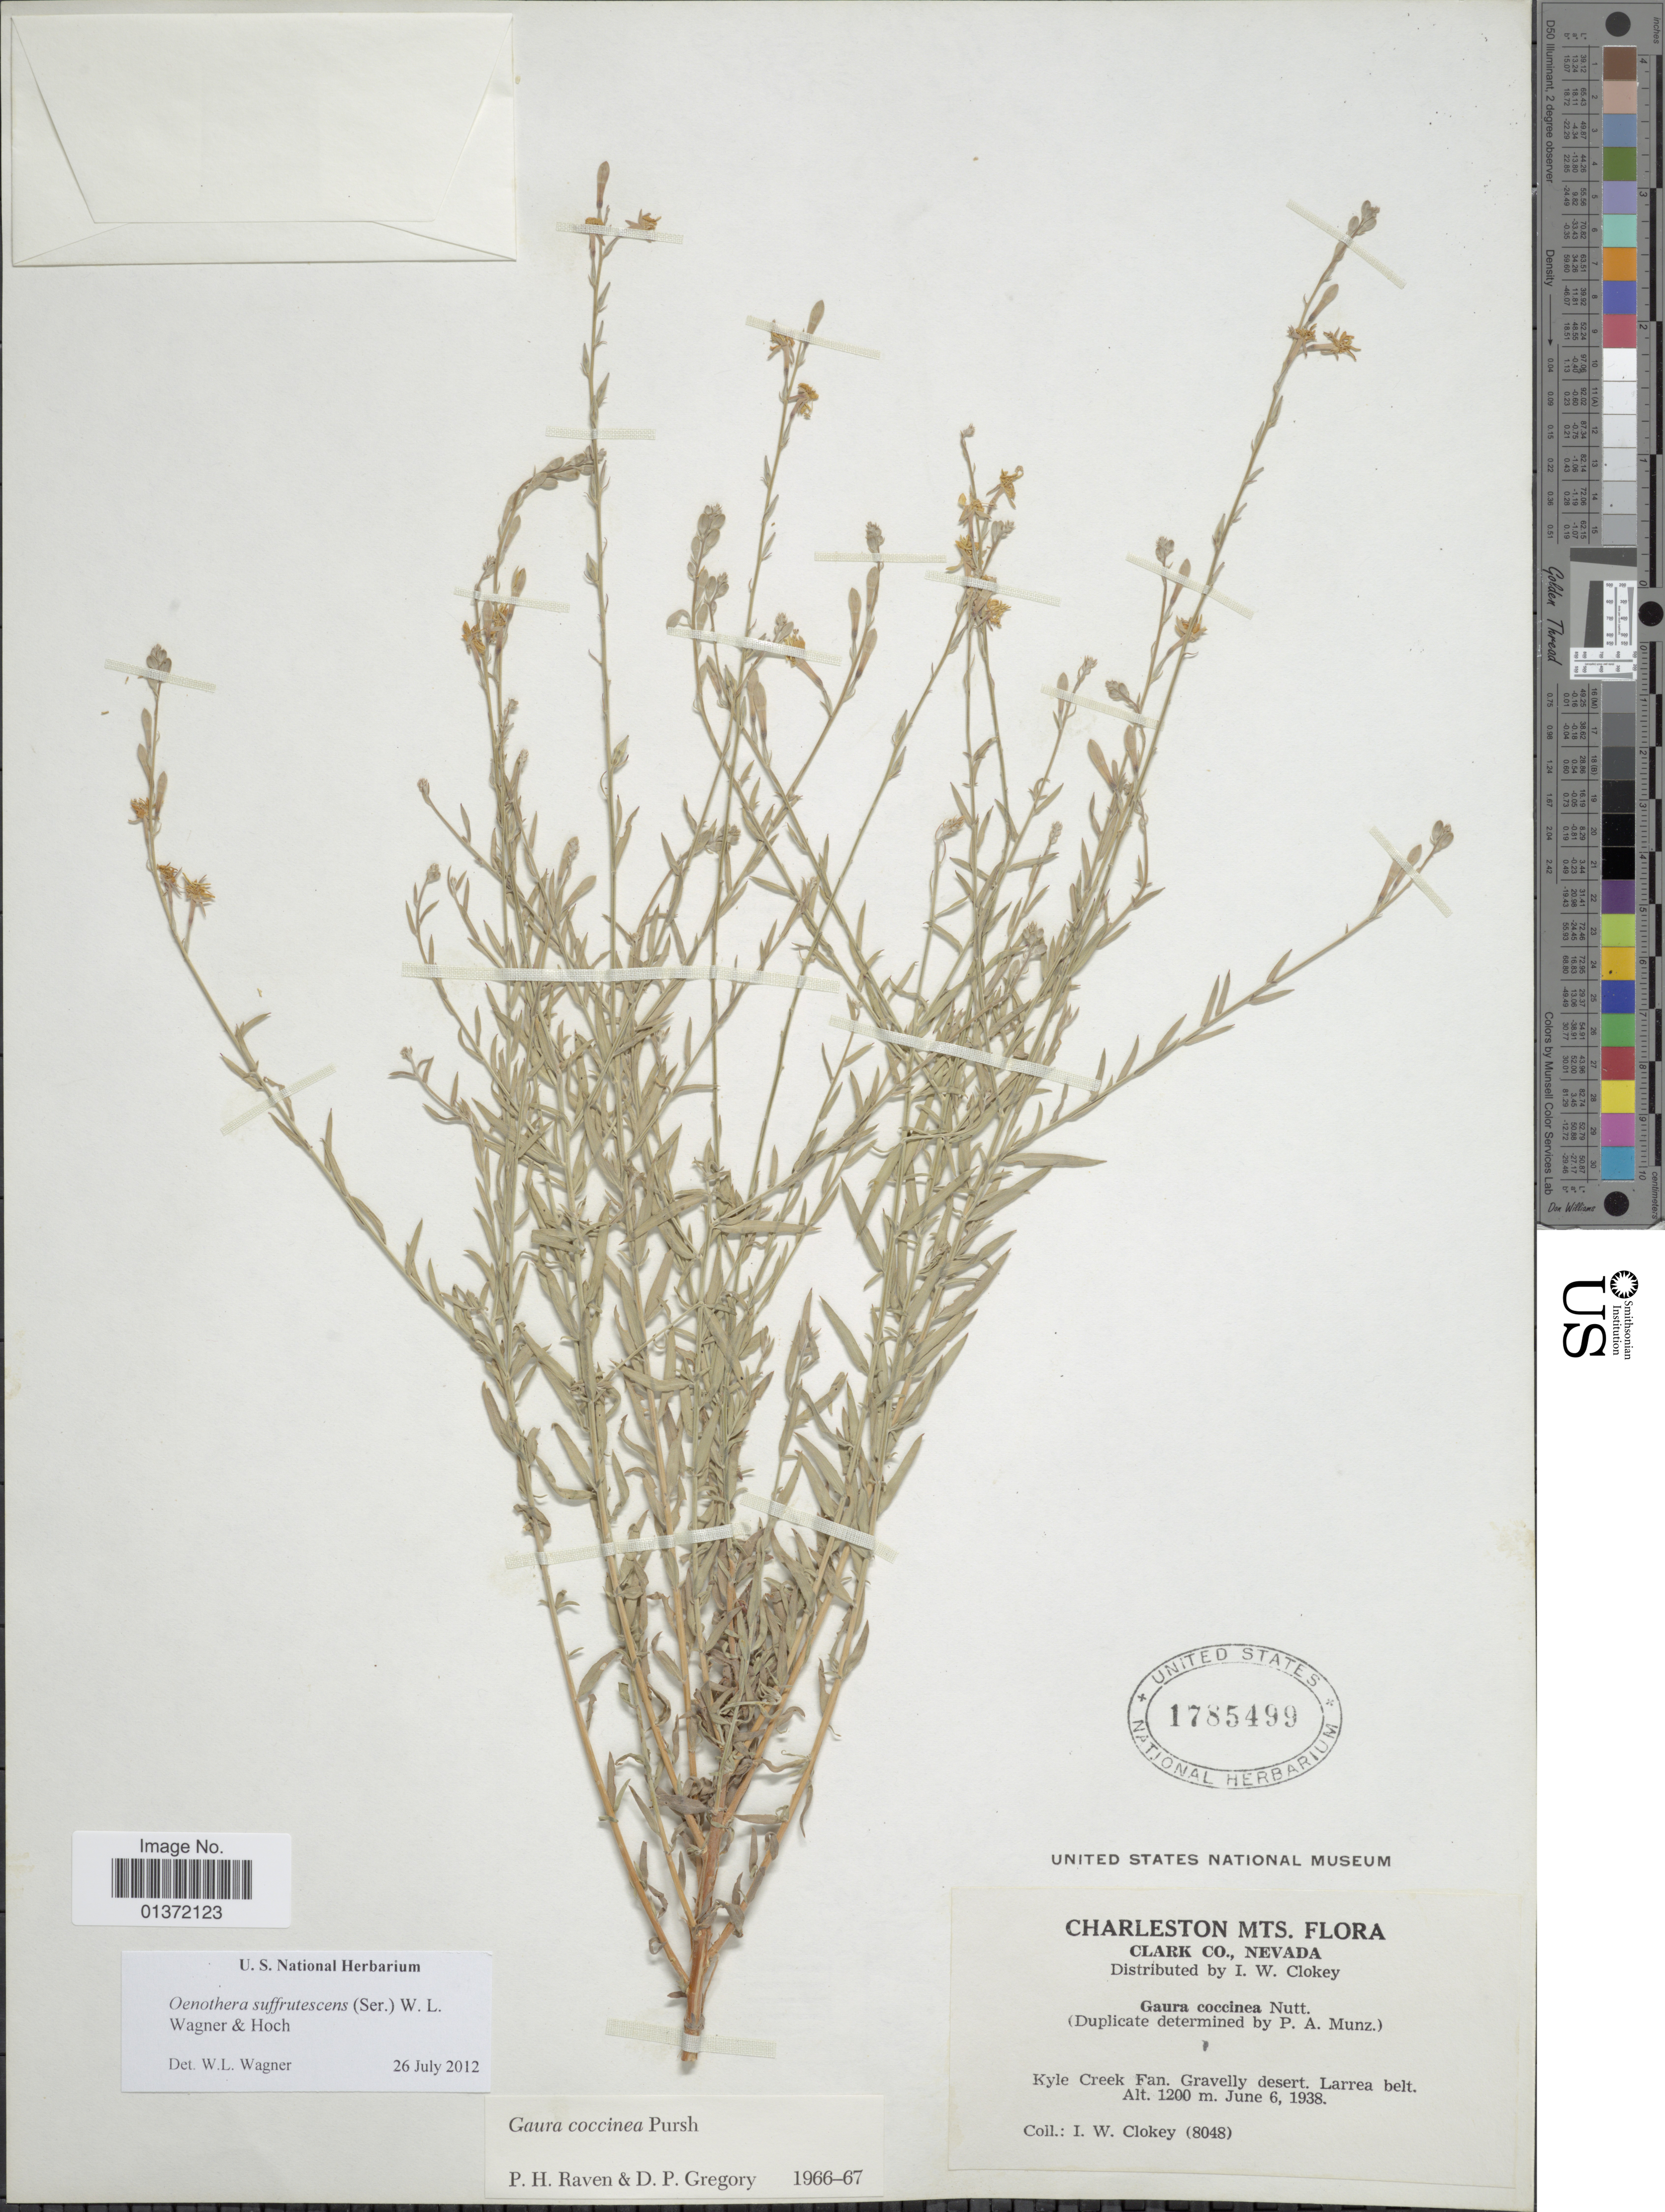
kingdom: Plantae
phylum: Tracheophyta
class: Magnoliopsida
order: Myrtales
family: Onagraceae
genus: Oenothera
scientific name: Oenothera suffrutescens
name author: (Ser.) W.L. Wagner & Hoch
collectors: I. W. Clokey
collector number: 8048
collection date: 1938-06-06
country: United States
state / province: Nevada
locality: Charleston Mts, Clark Co, Kyle Creek Fan, gravelly desert, Larrea belt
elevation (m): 1200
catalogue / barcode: US 1785499